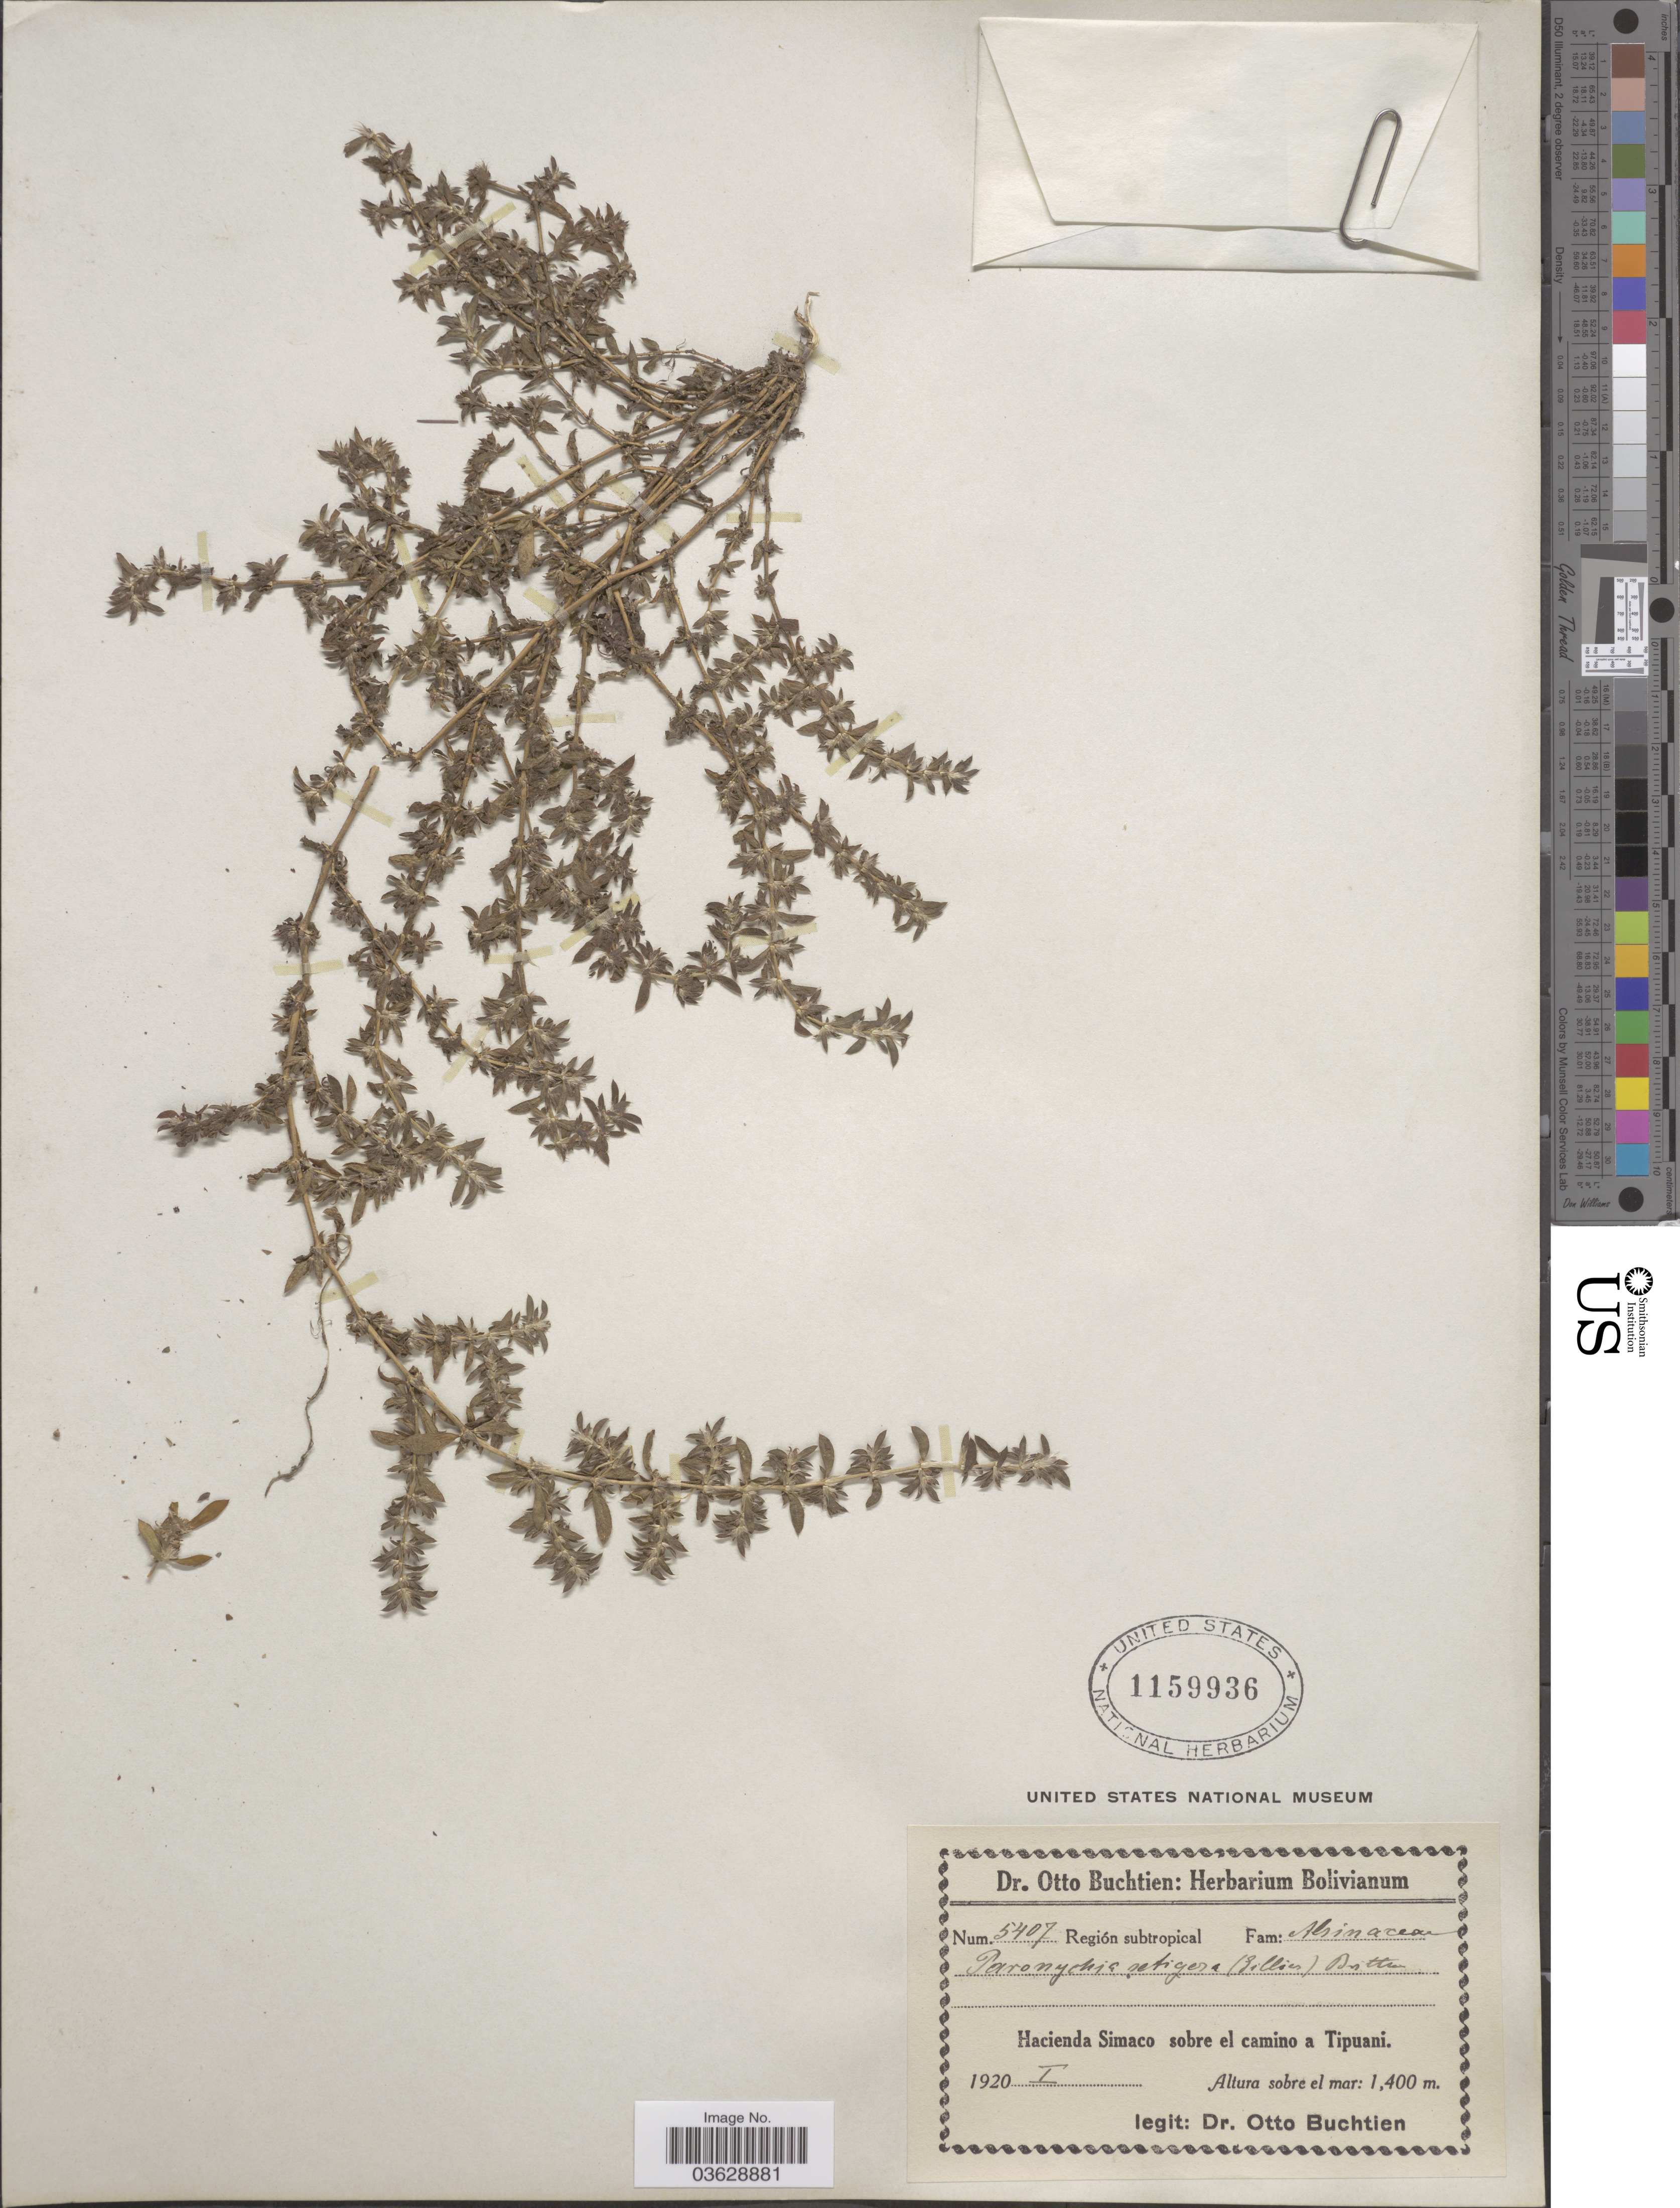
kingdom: Plantae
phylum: Tracheophyta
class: Magnoliopsida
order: Caryophyllales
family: Caryophyllaceae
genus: Paronychia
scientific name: Paronychia setigera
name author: (Gillies) F. Herm.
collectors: O. Buchtien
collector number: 5407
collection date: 1920-01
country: Bolivia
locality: Región substropical. Hacienda Simaco sobre el camino a Tipuani.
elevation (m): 1400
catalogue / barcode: US 1159936